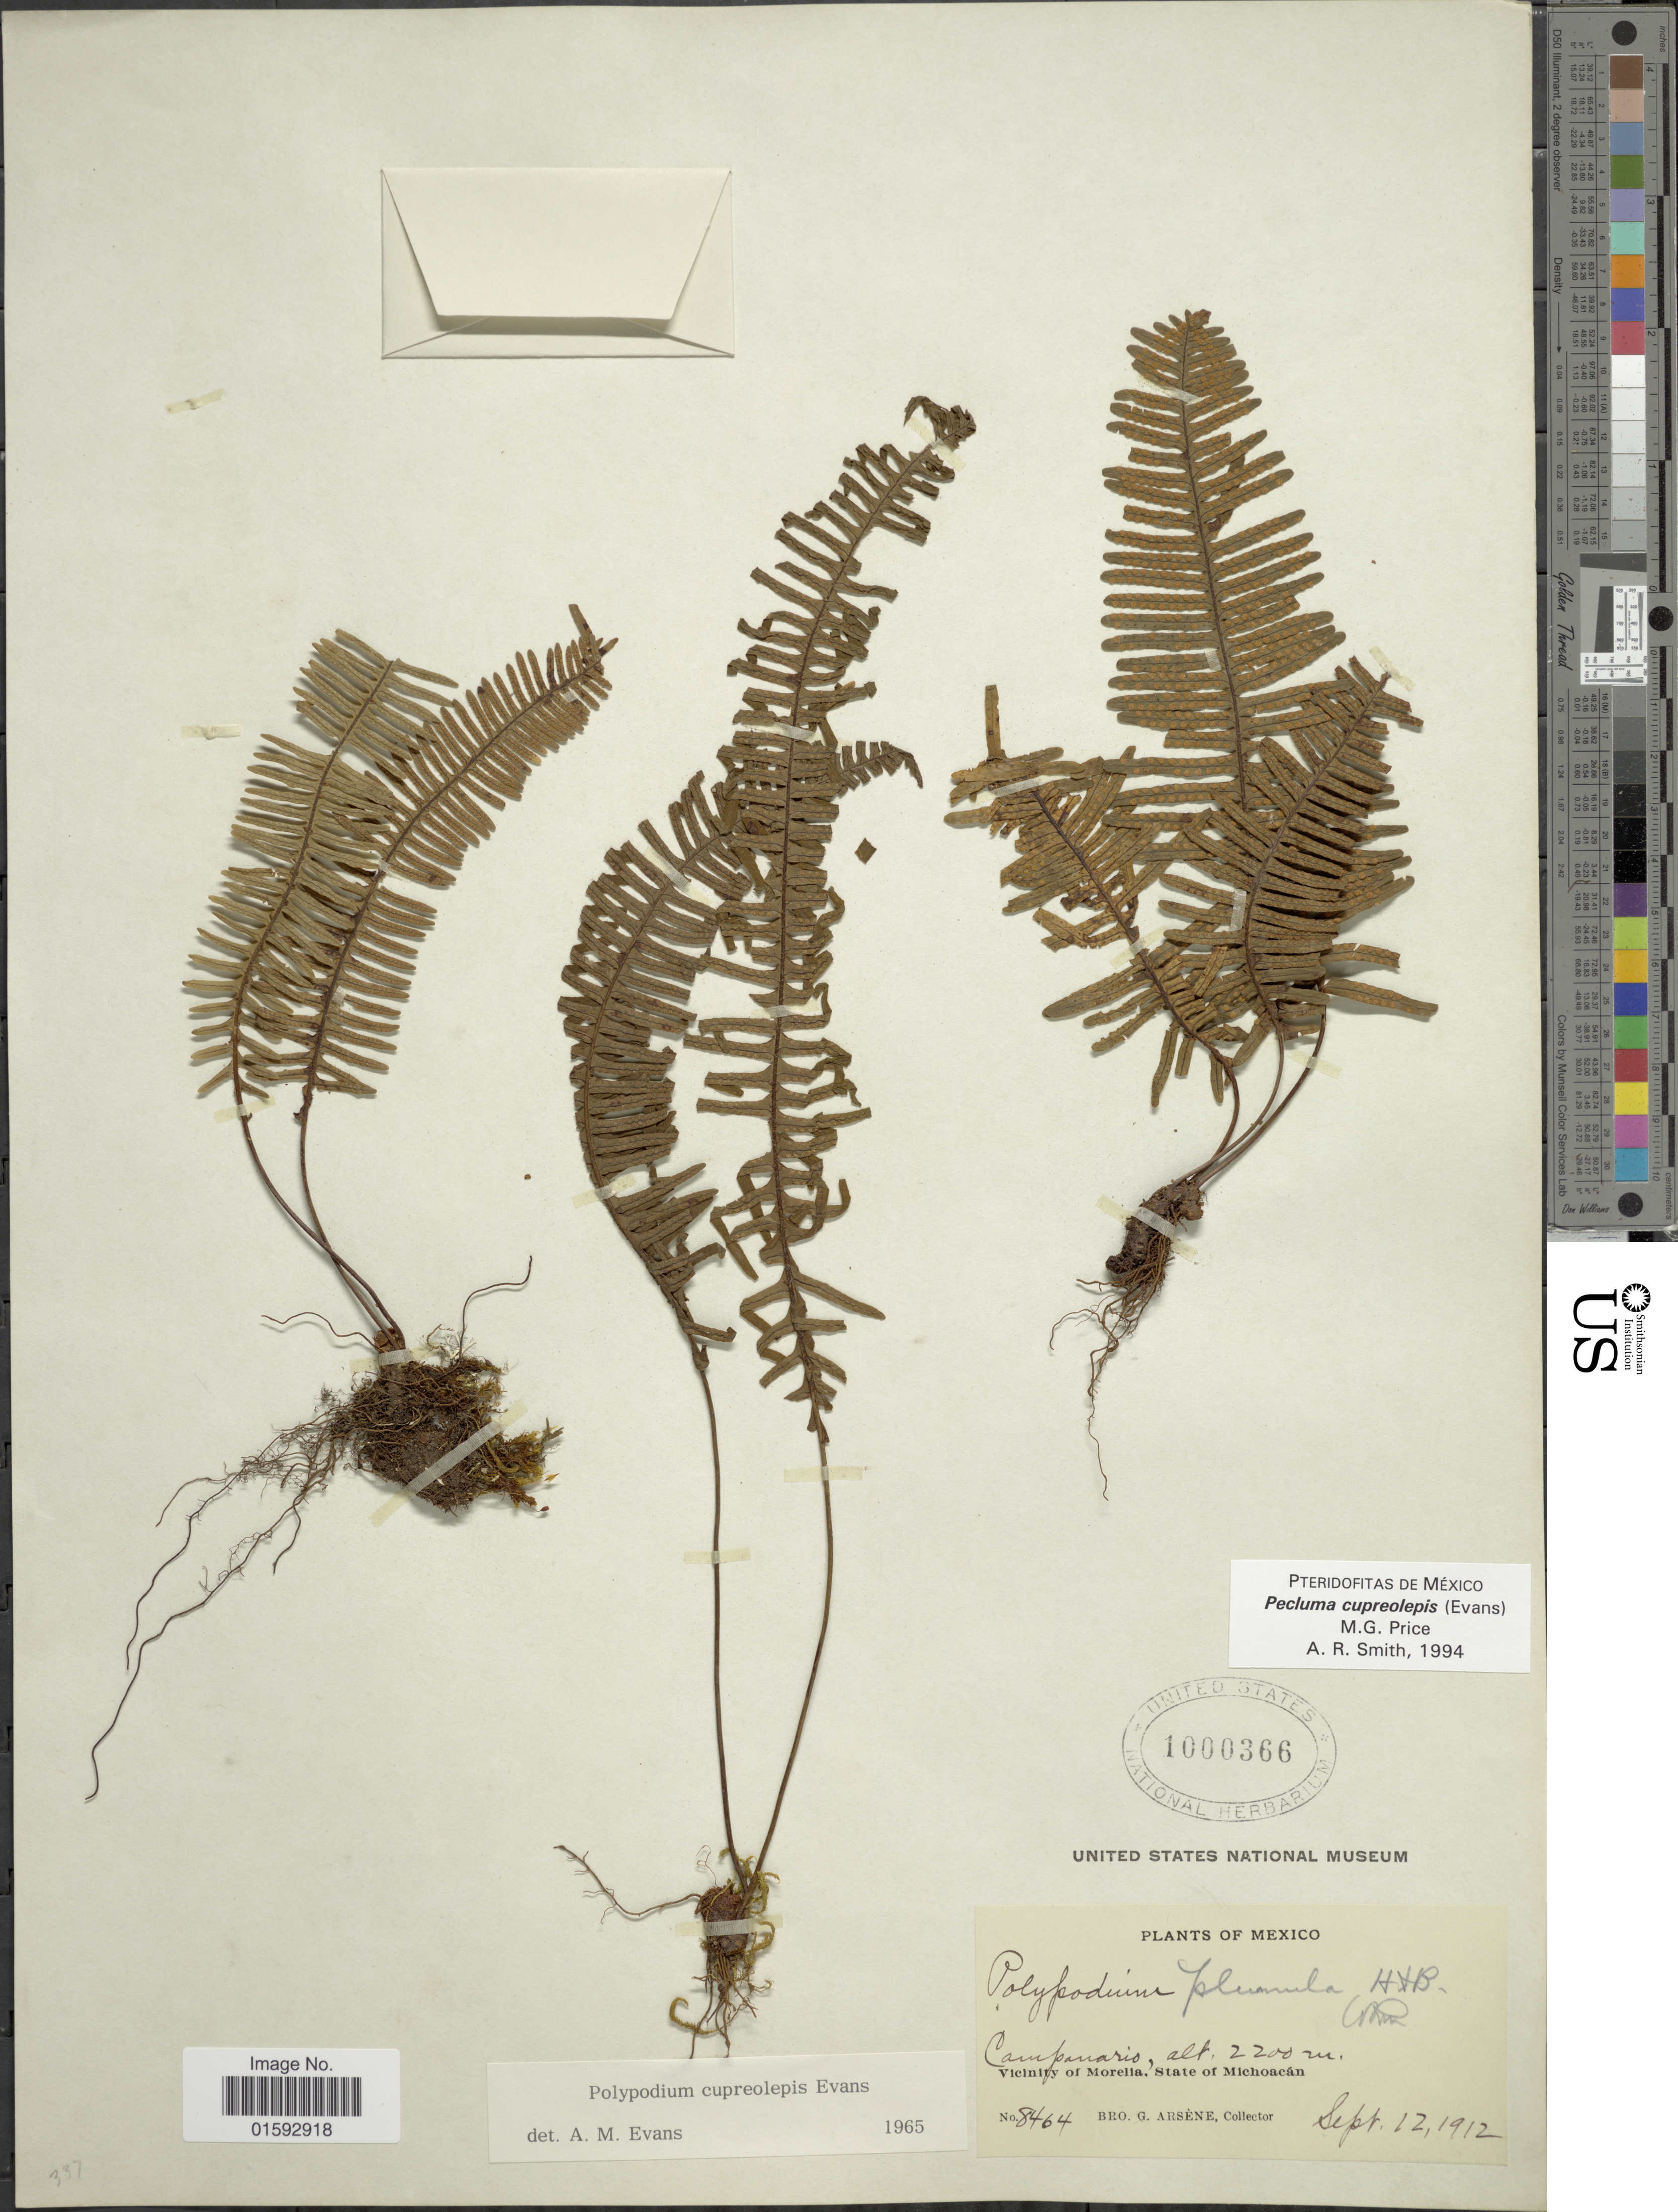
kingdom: Plantae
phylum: Tracheophyta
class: Polypodiopsida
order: Polypodiales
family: Polypodiaceae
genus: Pecluma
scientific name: Pecluma cupreolepis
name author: (A.M. Evans) M.G. Price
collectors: Bro. G. Arsène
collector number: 8464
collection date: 1912-09-12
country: Mexico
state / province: Michoacán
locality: Campanario, Vicinity of Morelia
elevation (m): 2200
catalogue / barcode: US 1000366